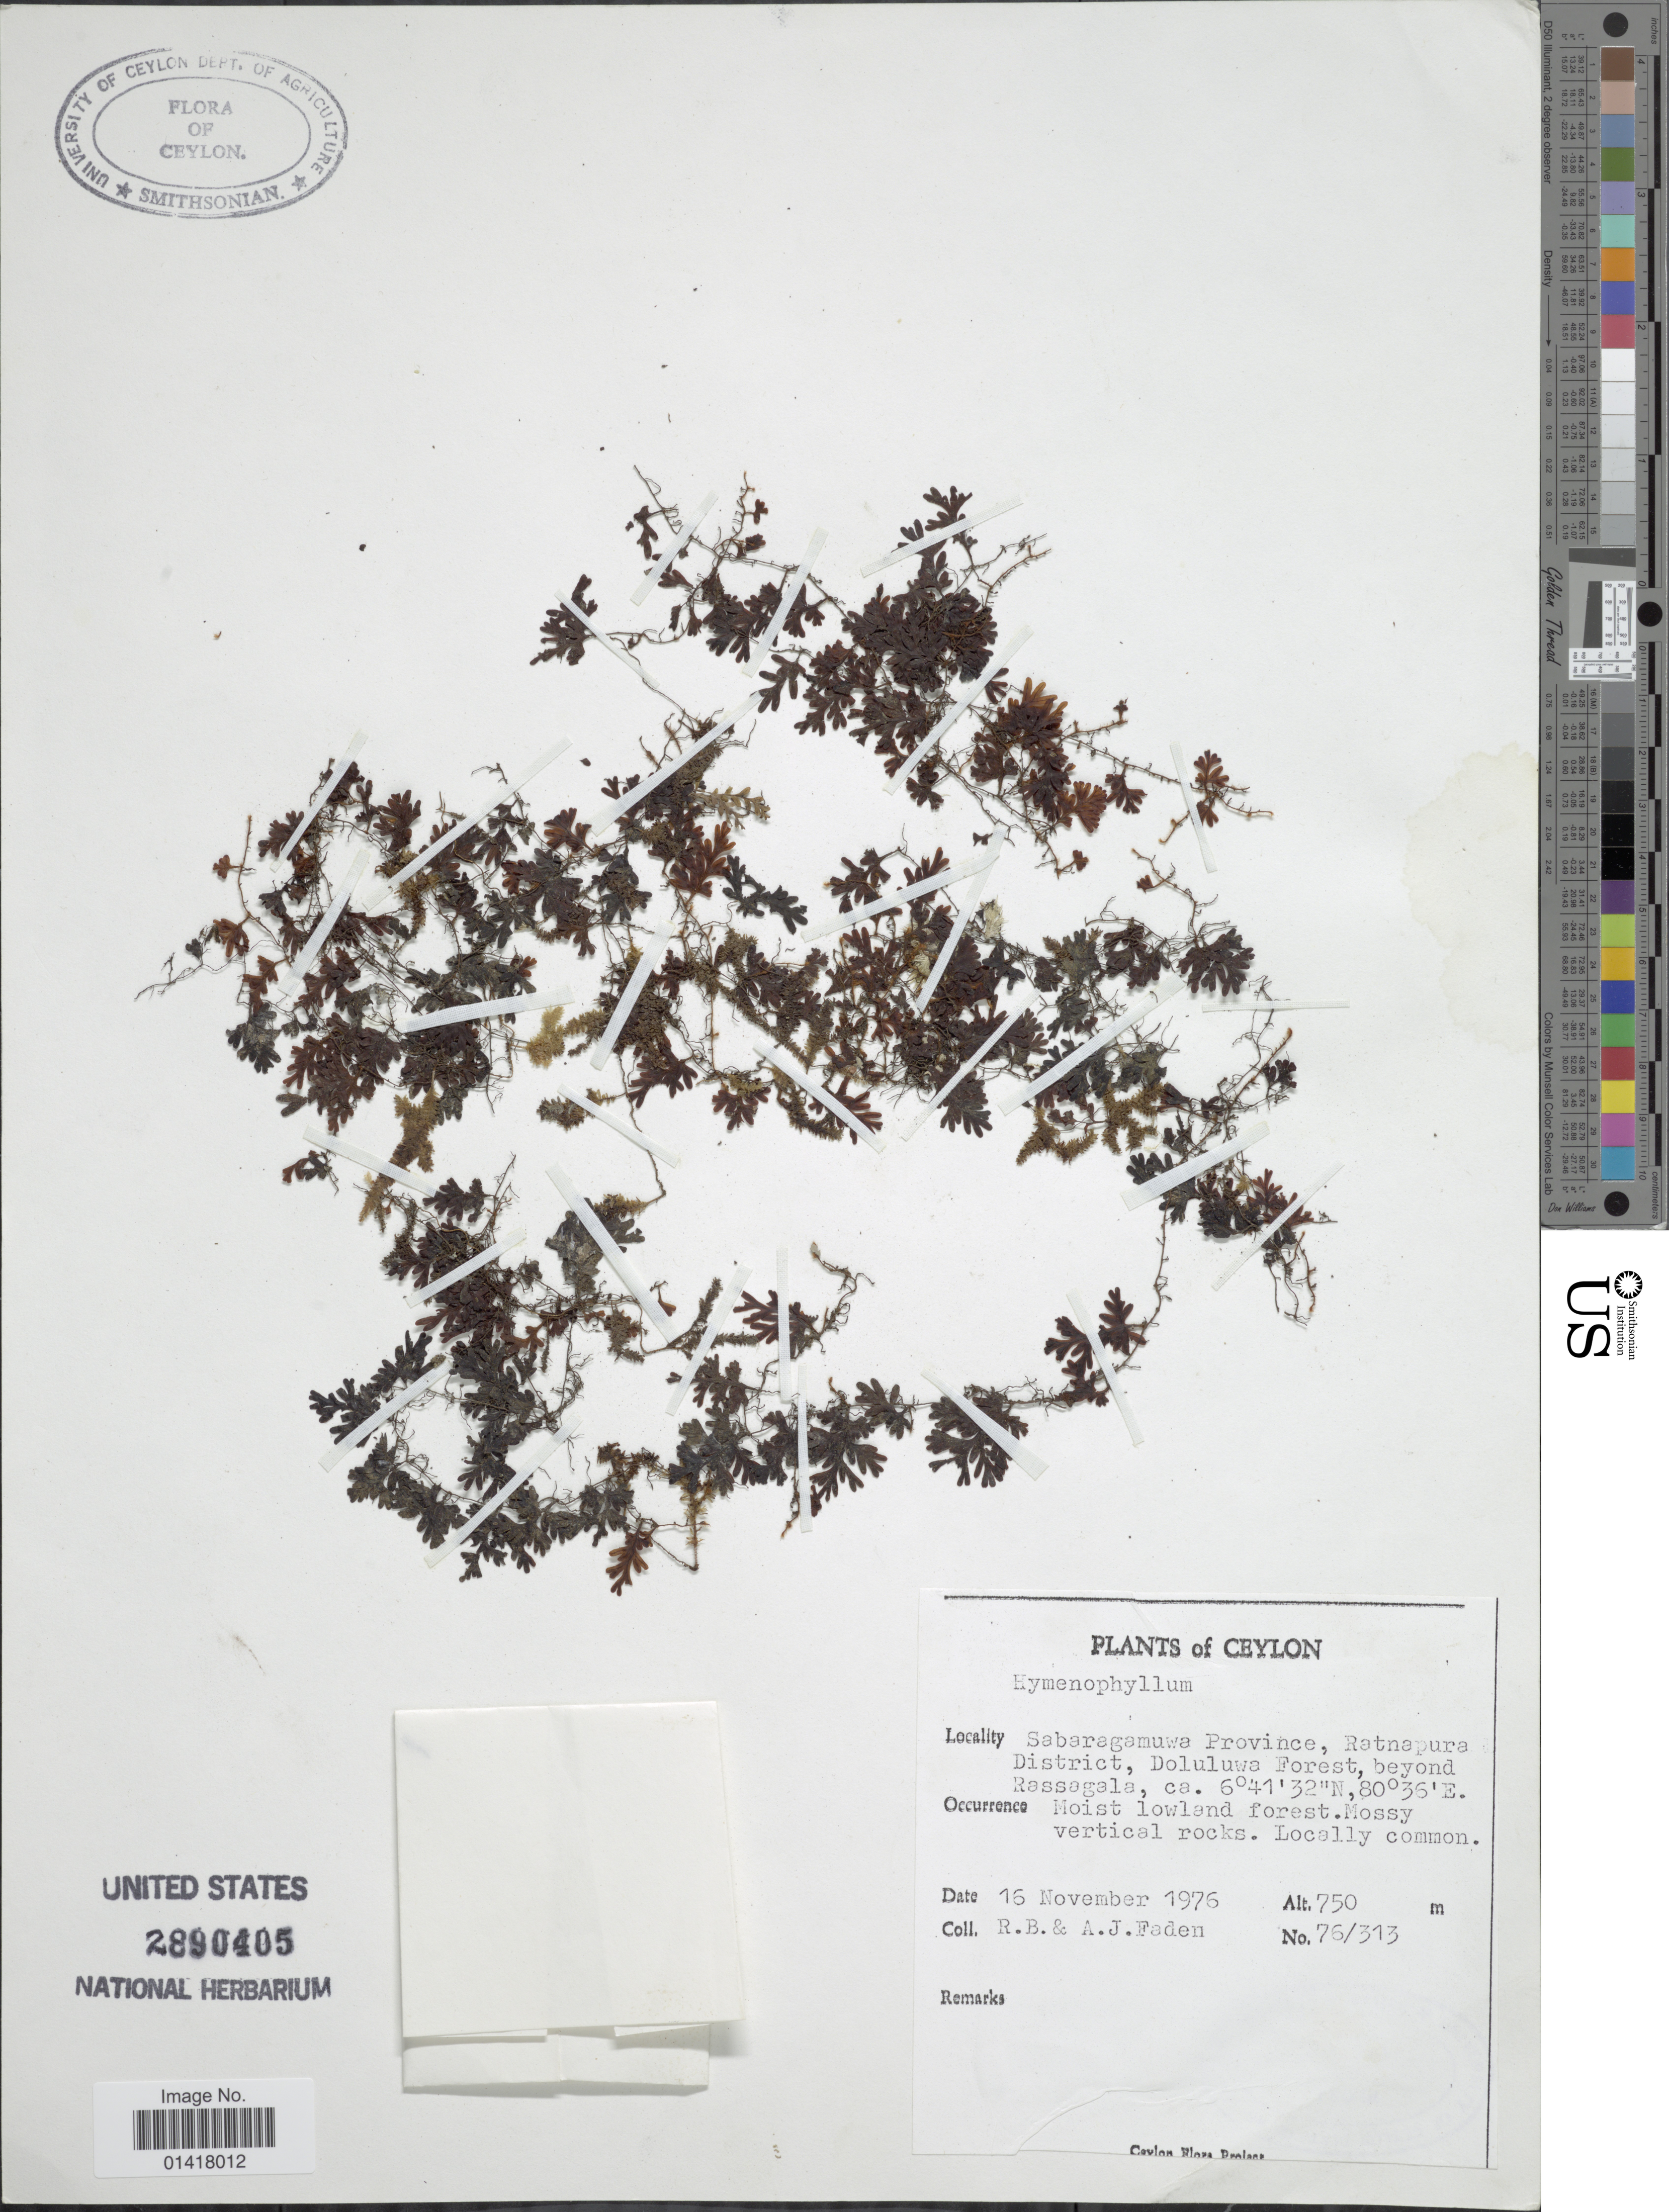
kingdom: Plantae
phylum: Tracheophyta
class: Polypodiopsida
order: Hymenophyllales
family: Hymenophyllaceae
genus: Hymenophyllum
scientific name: Hymenophyllum sp.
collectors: R. B. Faden & A. J. Faden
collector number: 76/313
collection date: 1976-11-16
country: Sri Lanka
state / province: Sabaragamuwa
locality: Ratnapura District, Doluluwa Forest, beyond Rassagala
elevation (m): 750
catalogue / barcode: US 2890405